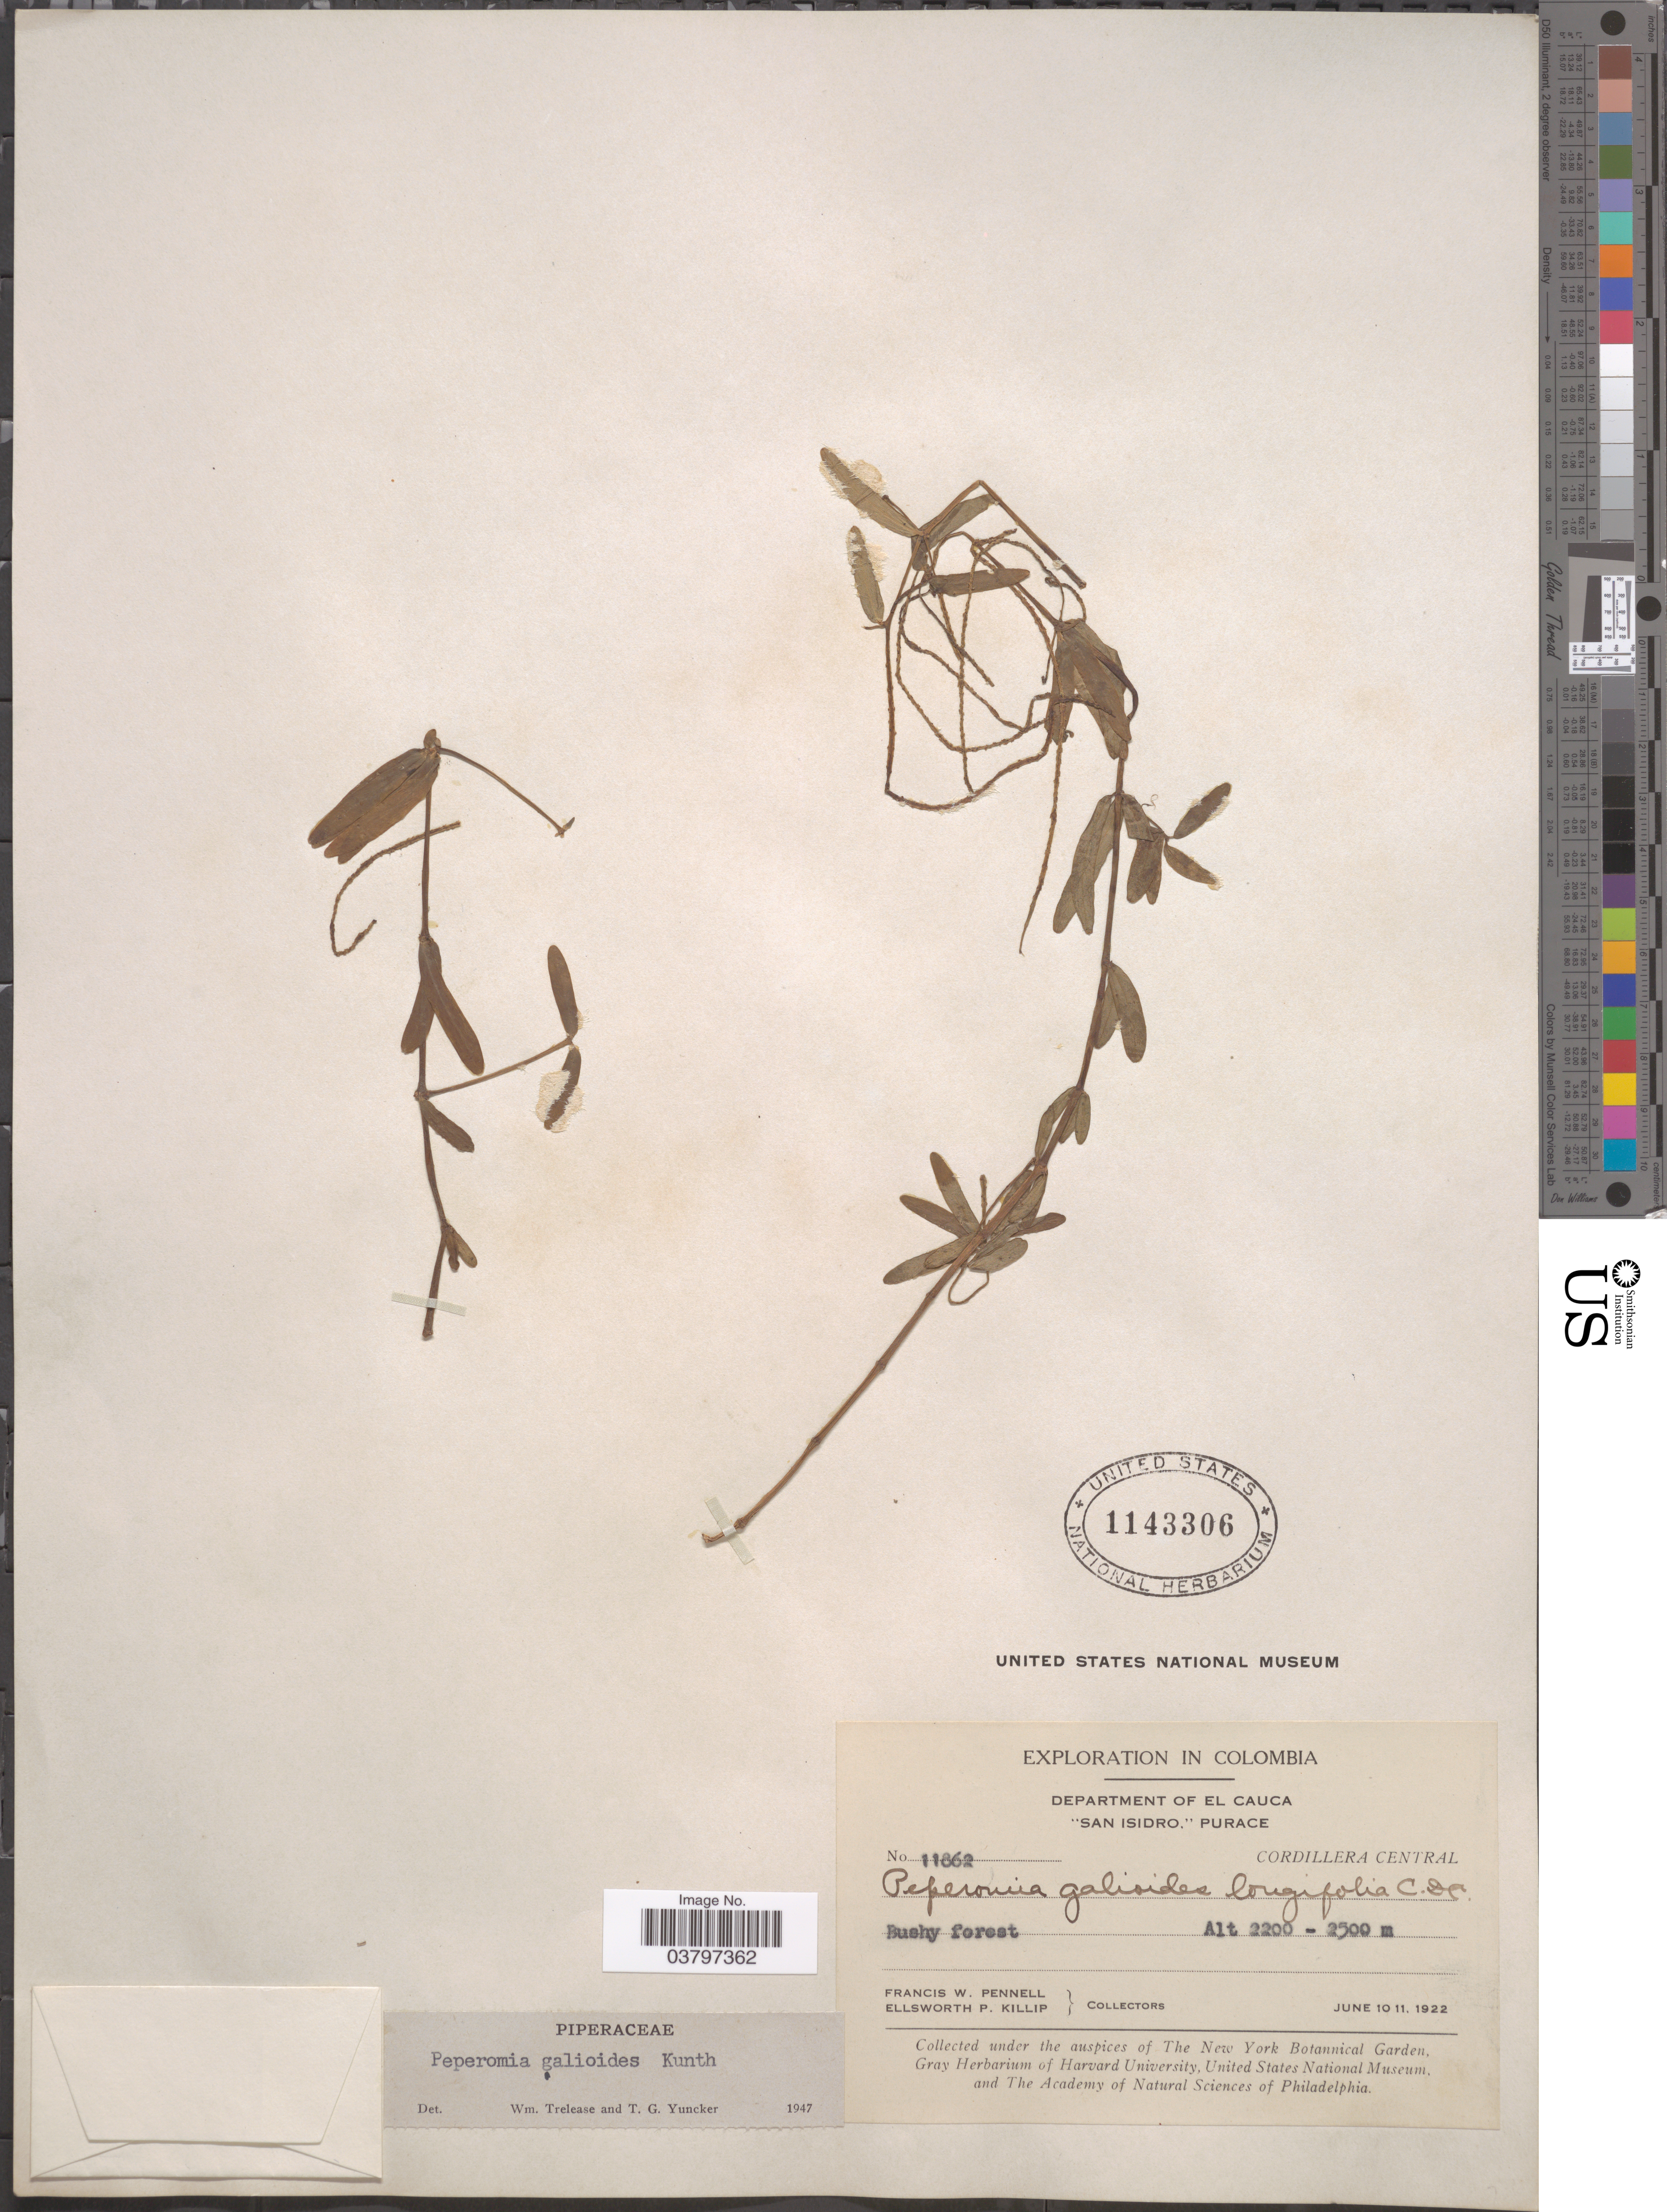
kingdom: Plantae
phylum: Tracheophyta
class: Magnoliopsida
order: Piperales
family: Piperaceae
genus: Peperomia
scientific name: Peperomia galioides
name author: Kunth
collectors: F. W. Pennell & E. P. Killip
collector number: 11862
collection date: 1922-06-10/1922-06-11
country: Colombia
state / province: Cauca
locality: Department of El Cauca. "San Isidro," Purace. Cordillera Central.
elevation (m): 2200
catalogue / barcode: US 1143306